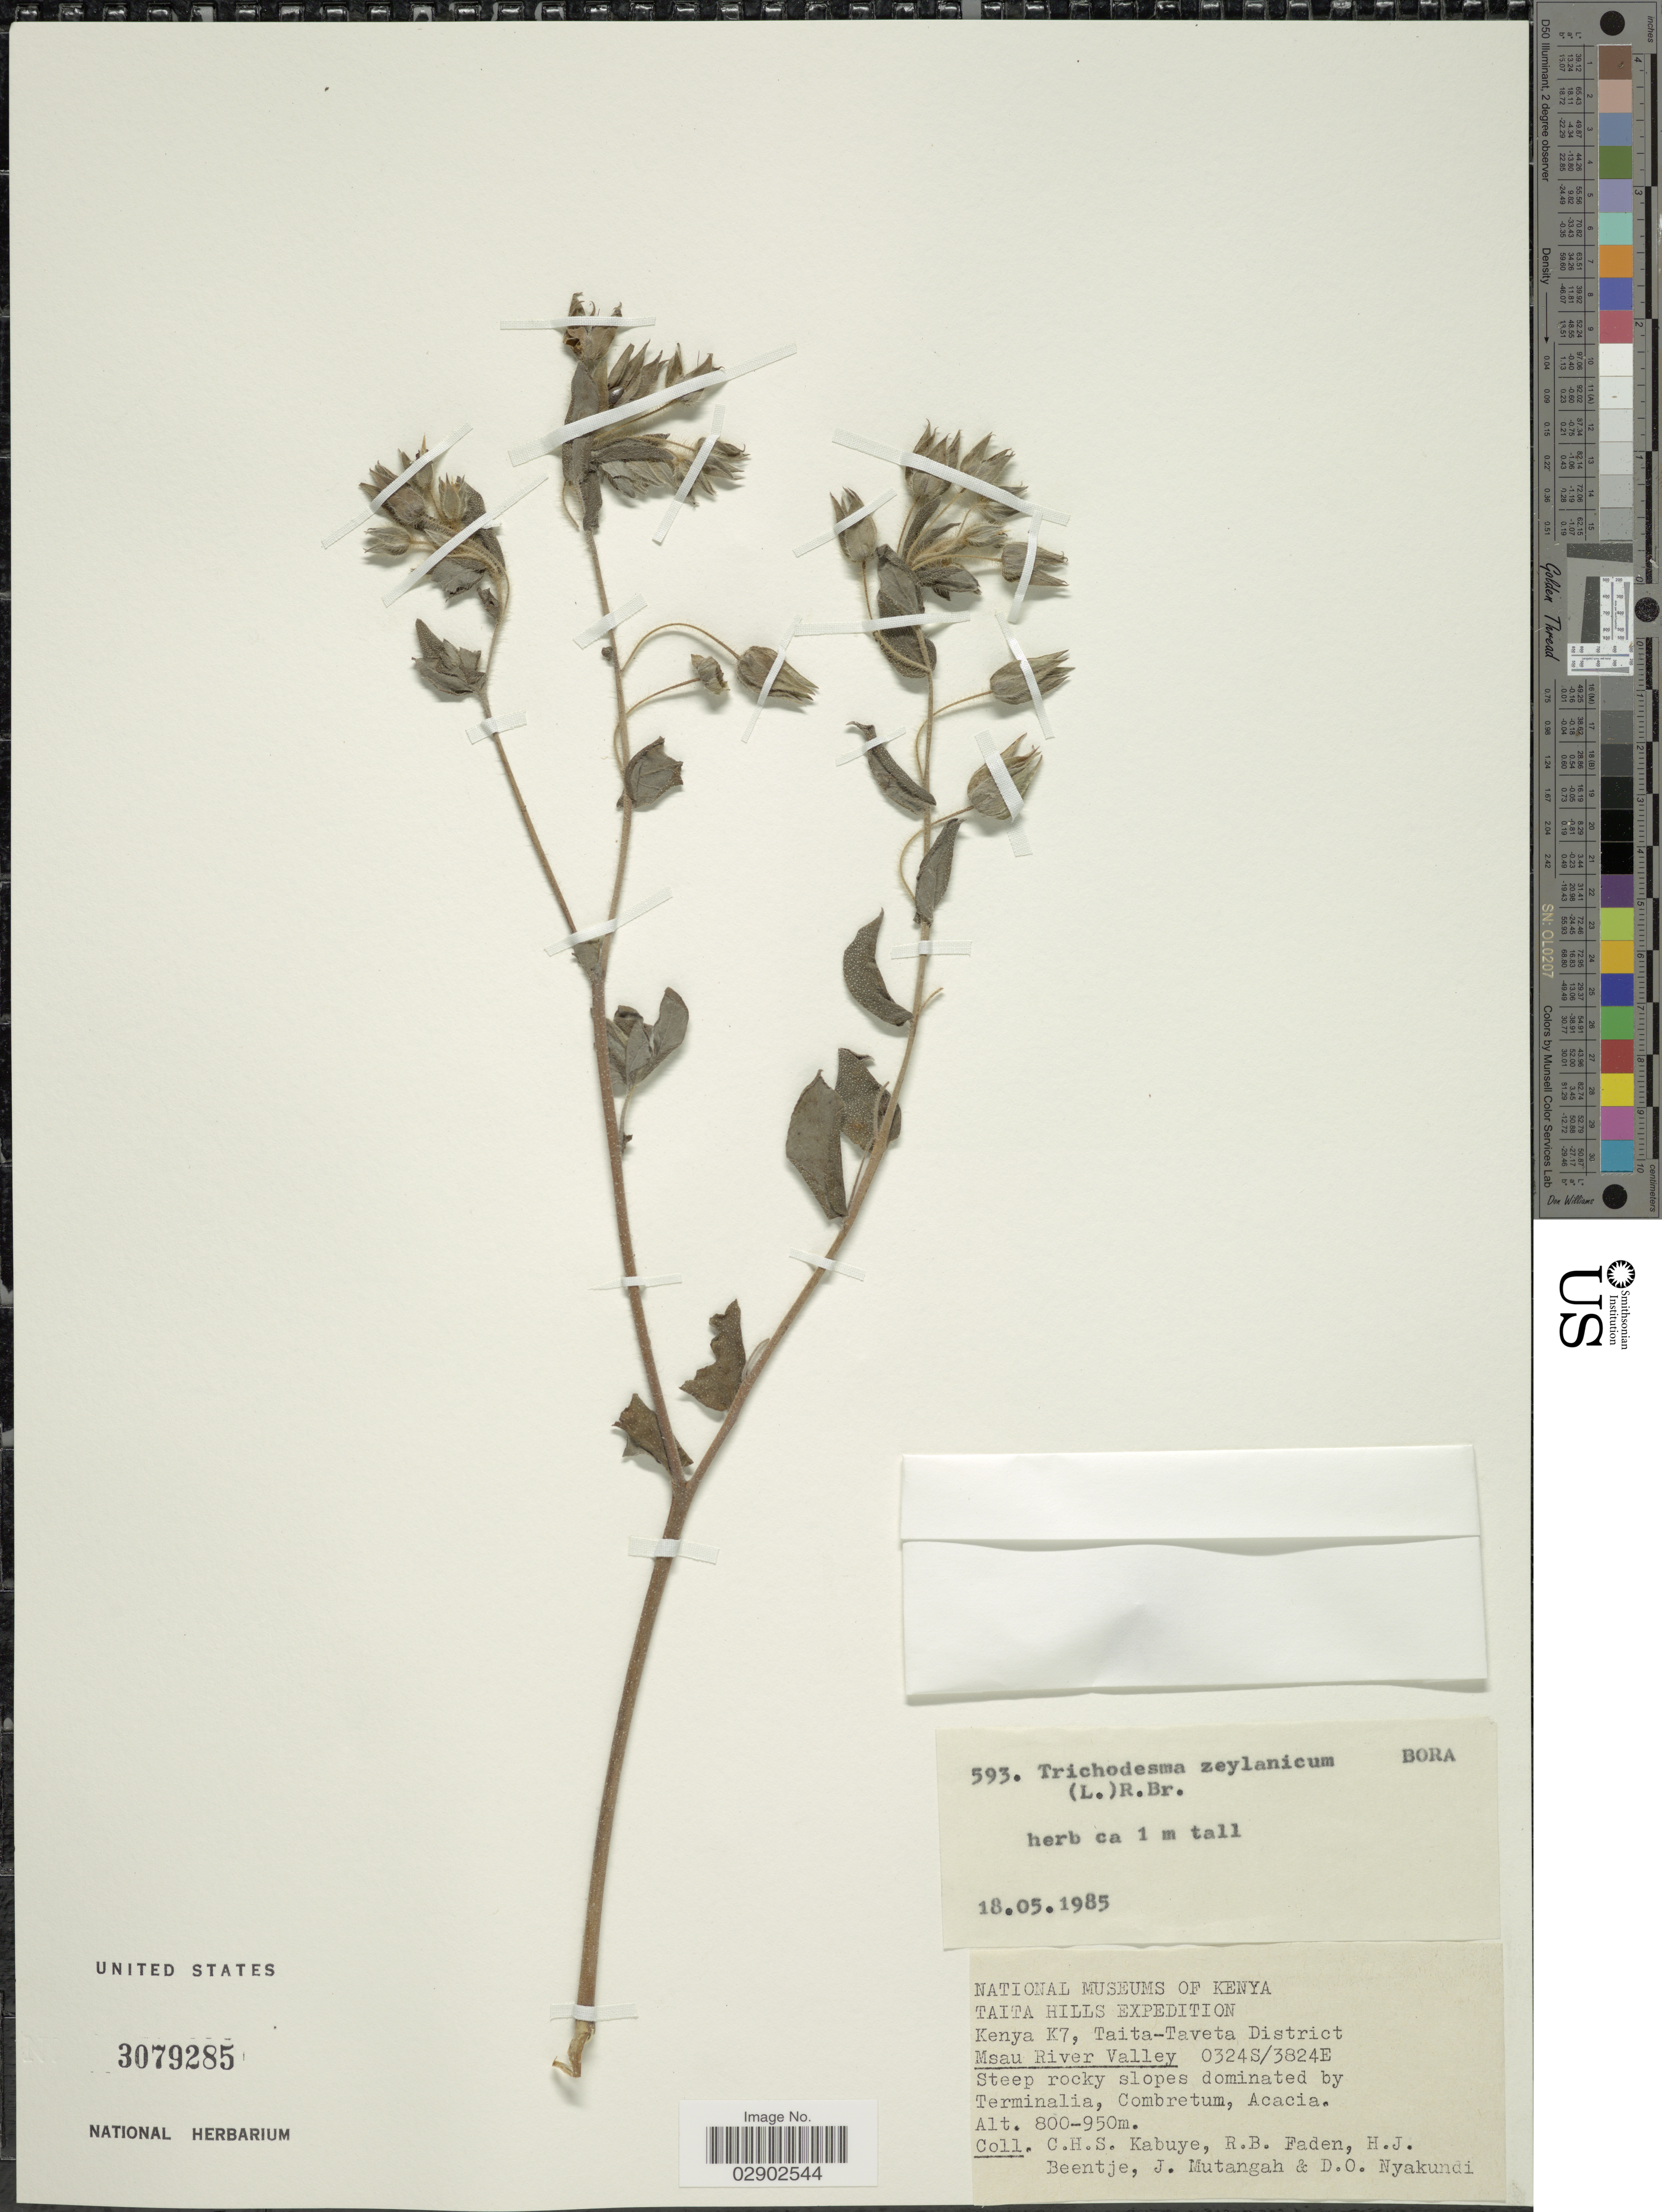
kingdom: Plantae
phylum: Tracheophyta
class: Magnoliopsida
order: Boraginales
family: Boraginaceae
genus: Trichodesma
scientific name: Trichodesma zeylanicum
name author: (Burm. f.) R. Br.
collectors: C. Kabuye, R. B. Faden, H. J. Beentje, J. Mutangah & D. Nyakundi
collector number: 593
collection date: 1985-05-18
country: Kenya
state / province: Taita Taveta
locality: Taita Hills, K7, Taita-Taveta District, Msau River Valley.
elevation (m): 800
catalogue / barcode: US 3079285